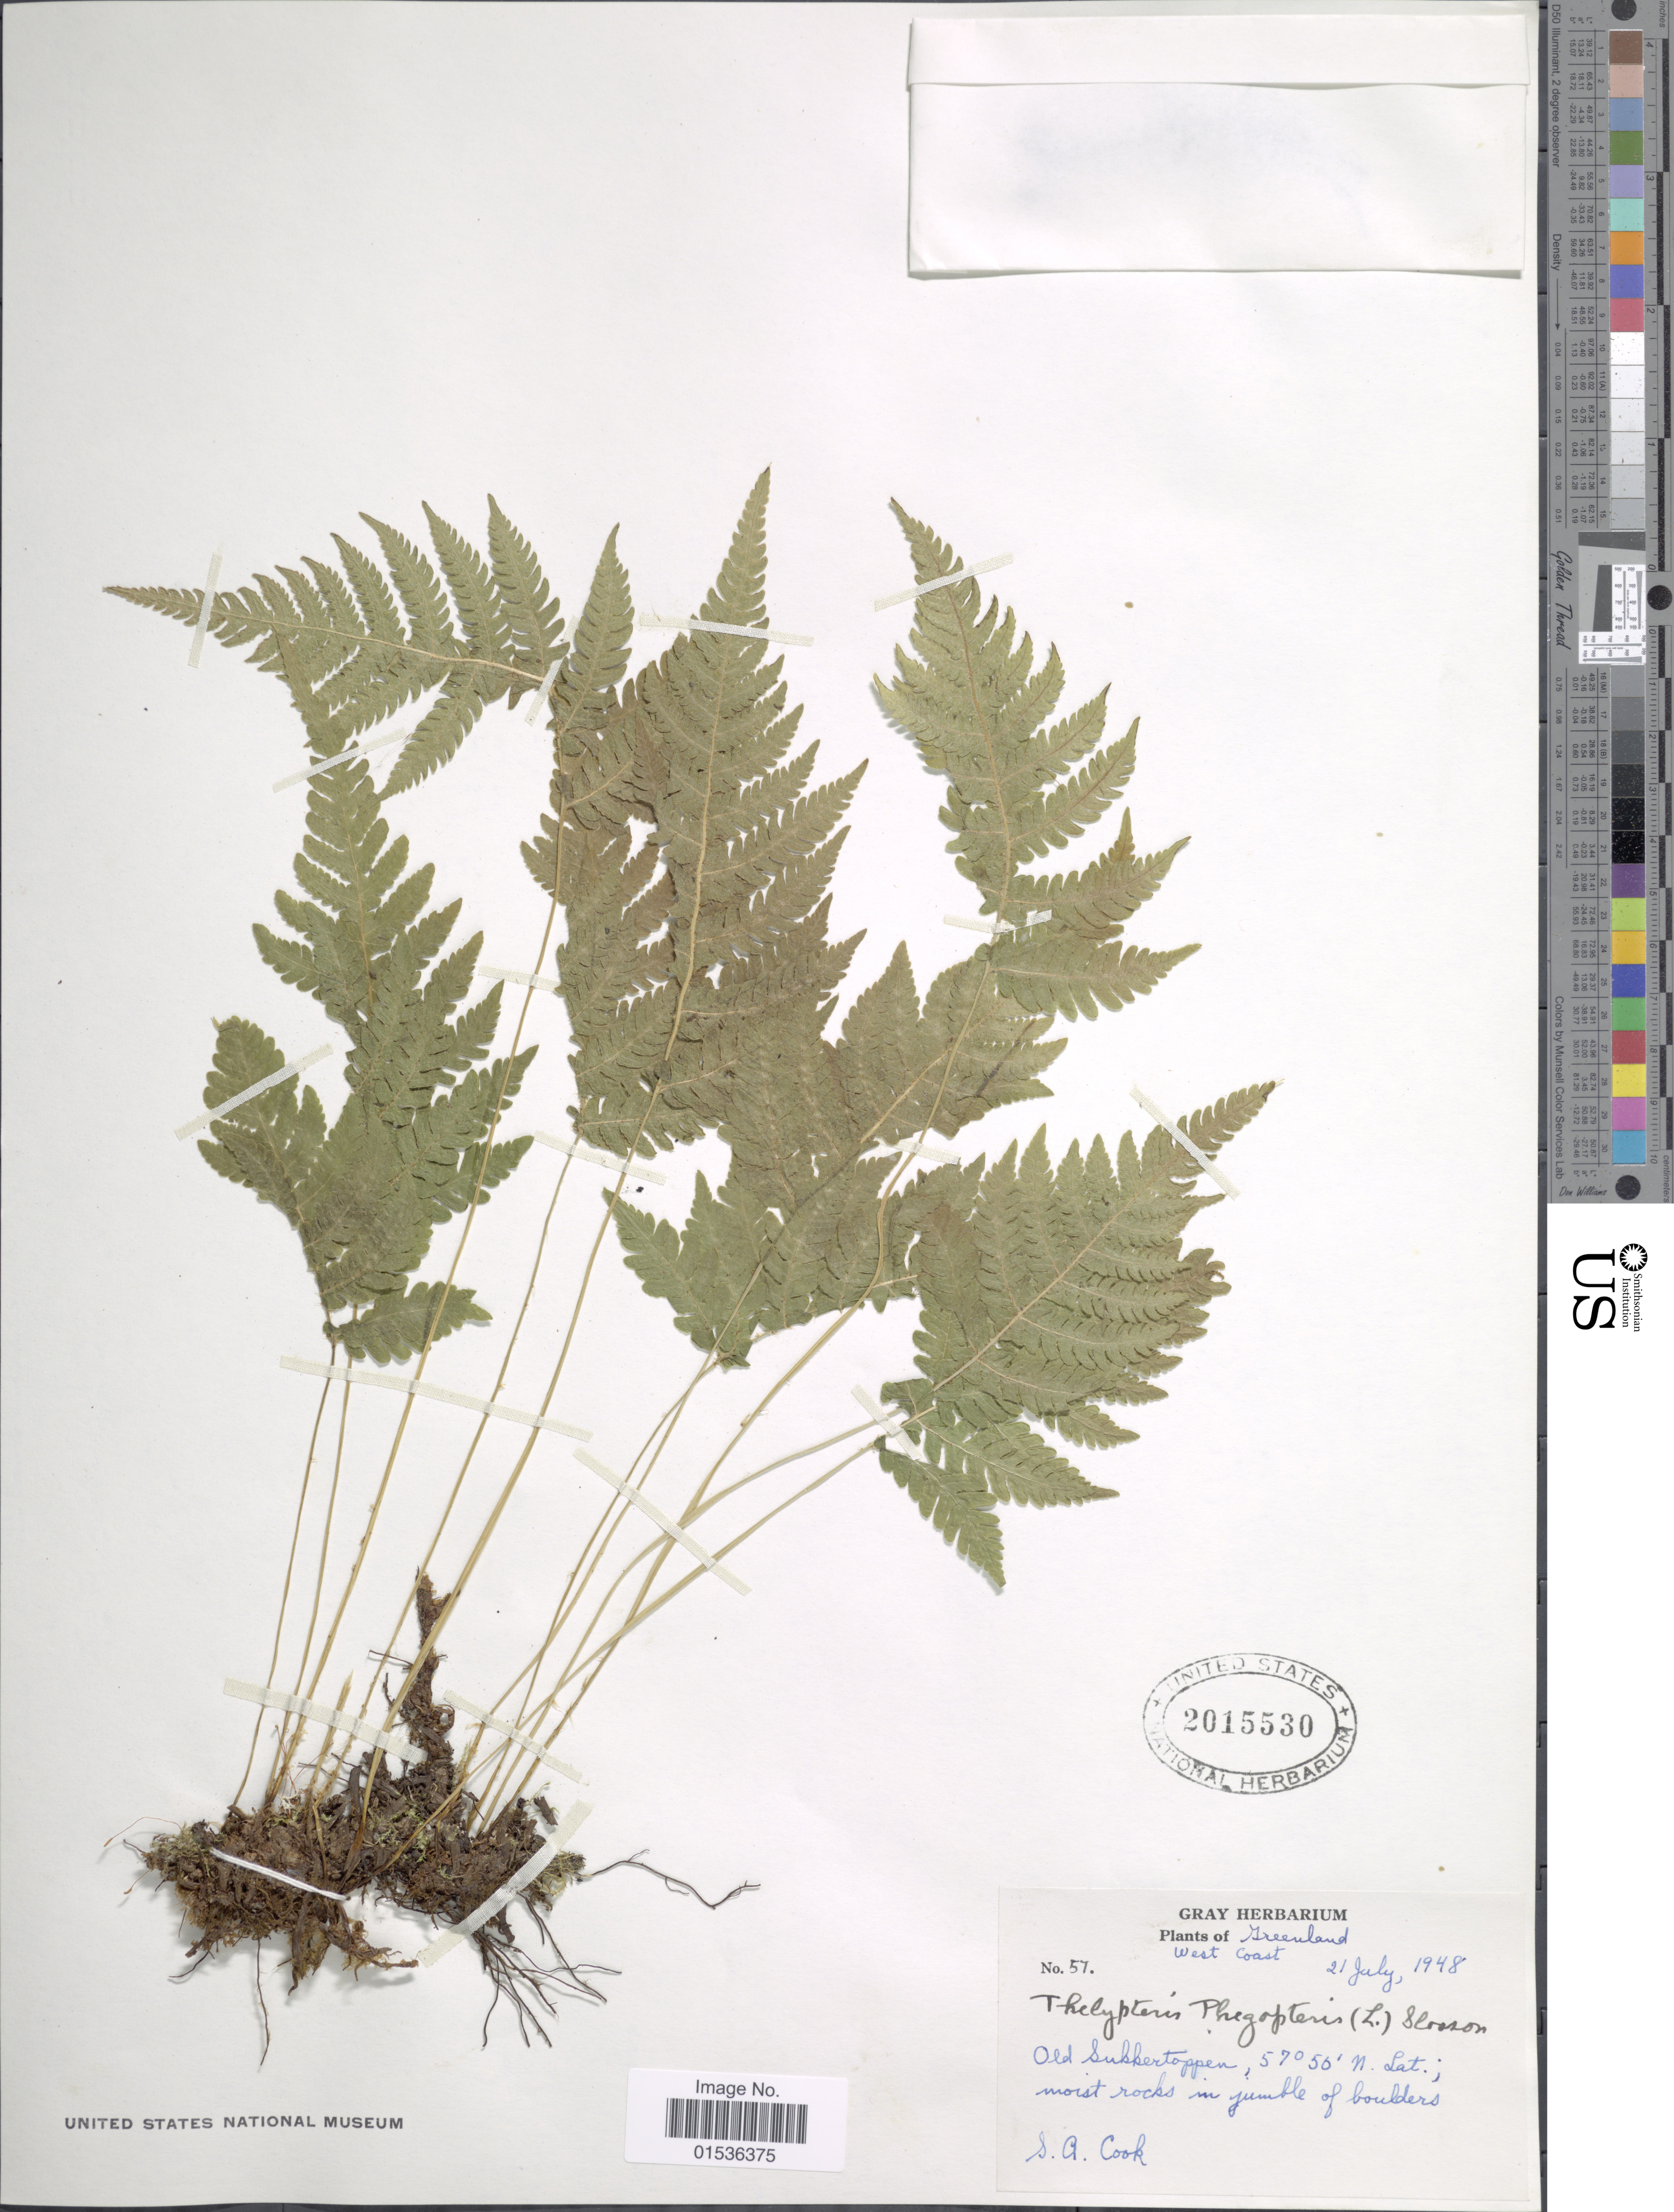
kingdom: Plantae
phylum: Tracheophyta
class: Polypodiopsida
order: Polypodiales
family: Thelypteridaceae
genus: Phegopteris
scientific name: Phegopteris connectilis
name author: (Michx.) Watt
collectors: S. A. Cook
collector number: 57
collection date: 1948-07-21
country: Greenland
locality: Greenland, West Coast. Old Sukkertoppen.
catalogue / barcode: US 2015530